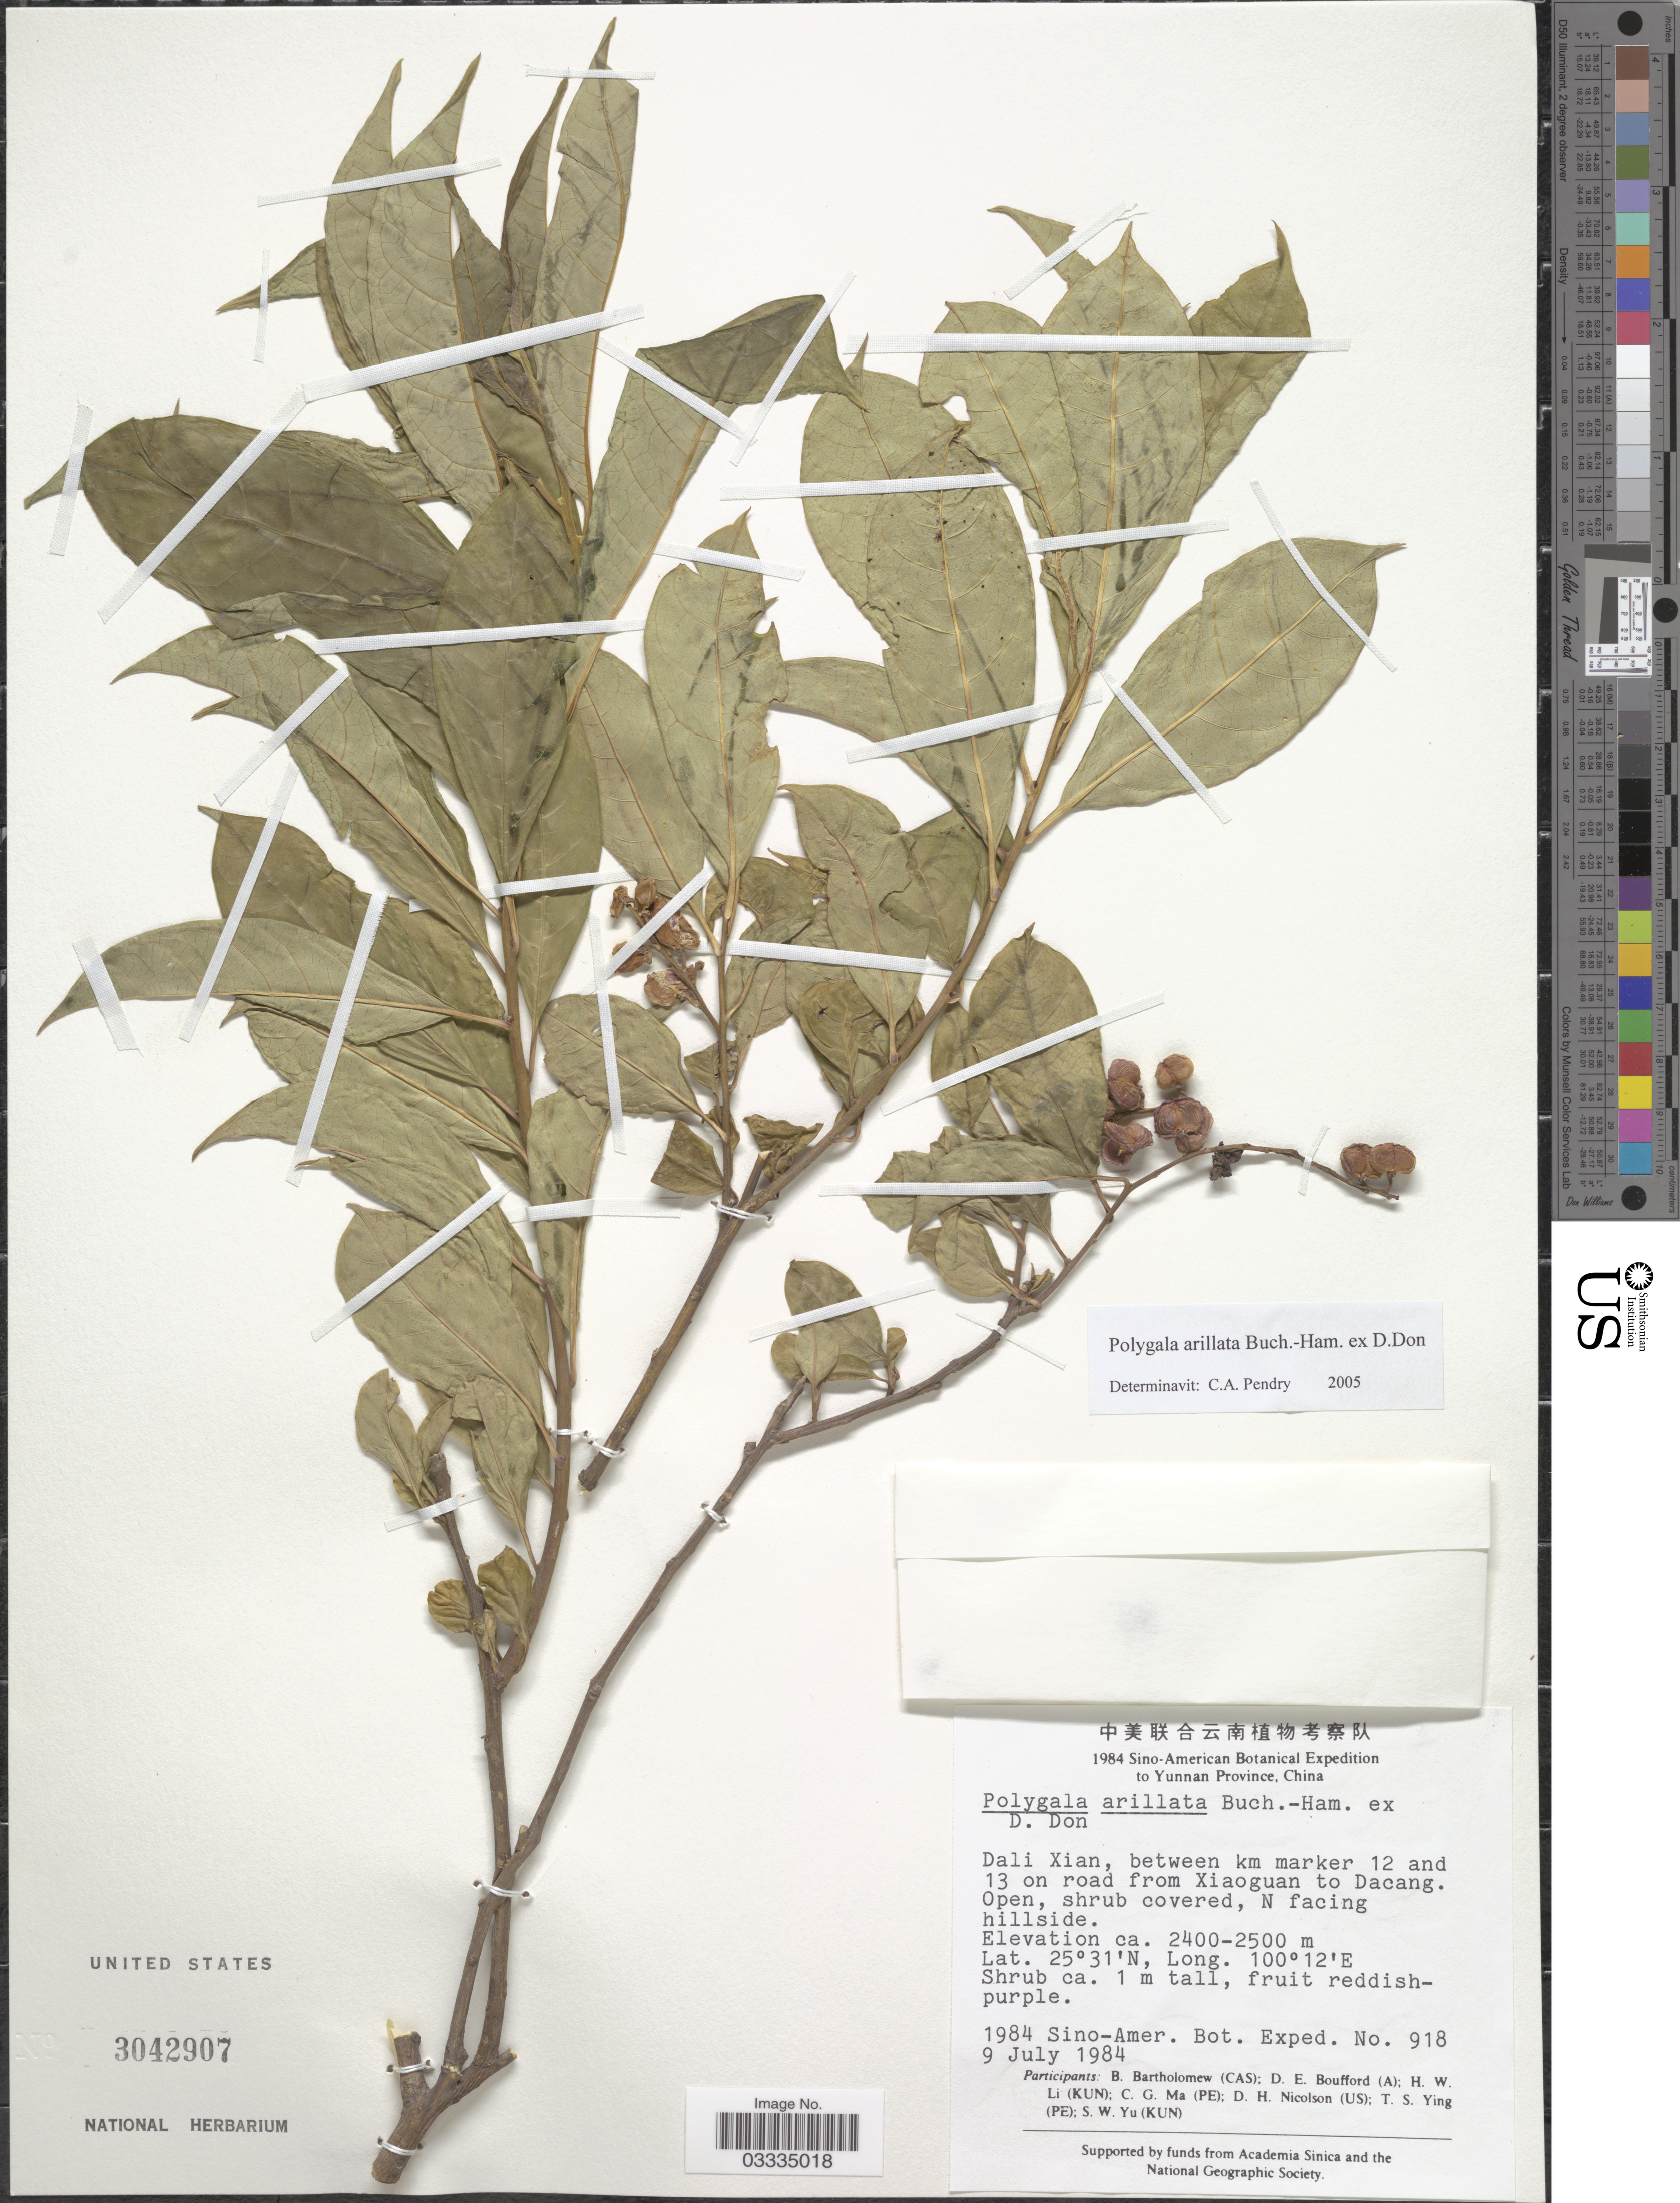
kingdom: Plantae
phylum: Tracheophyta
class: Magnoliopsida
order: Fabales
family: Polygalaceae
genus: Polygala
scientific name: Polygala arillata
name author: Buch.-Ham. ex D. Don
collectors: Sino-Amer. Bot. Exped. 1984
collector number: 918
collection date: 1984-07-09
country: China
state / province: Yunnan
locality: Dali Xian, between km marker 12 and 13 on road from Xiaoguan to Dacang.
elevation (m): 2400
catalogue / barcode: US 3042907